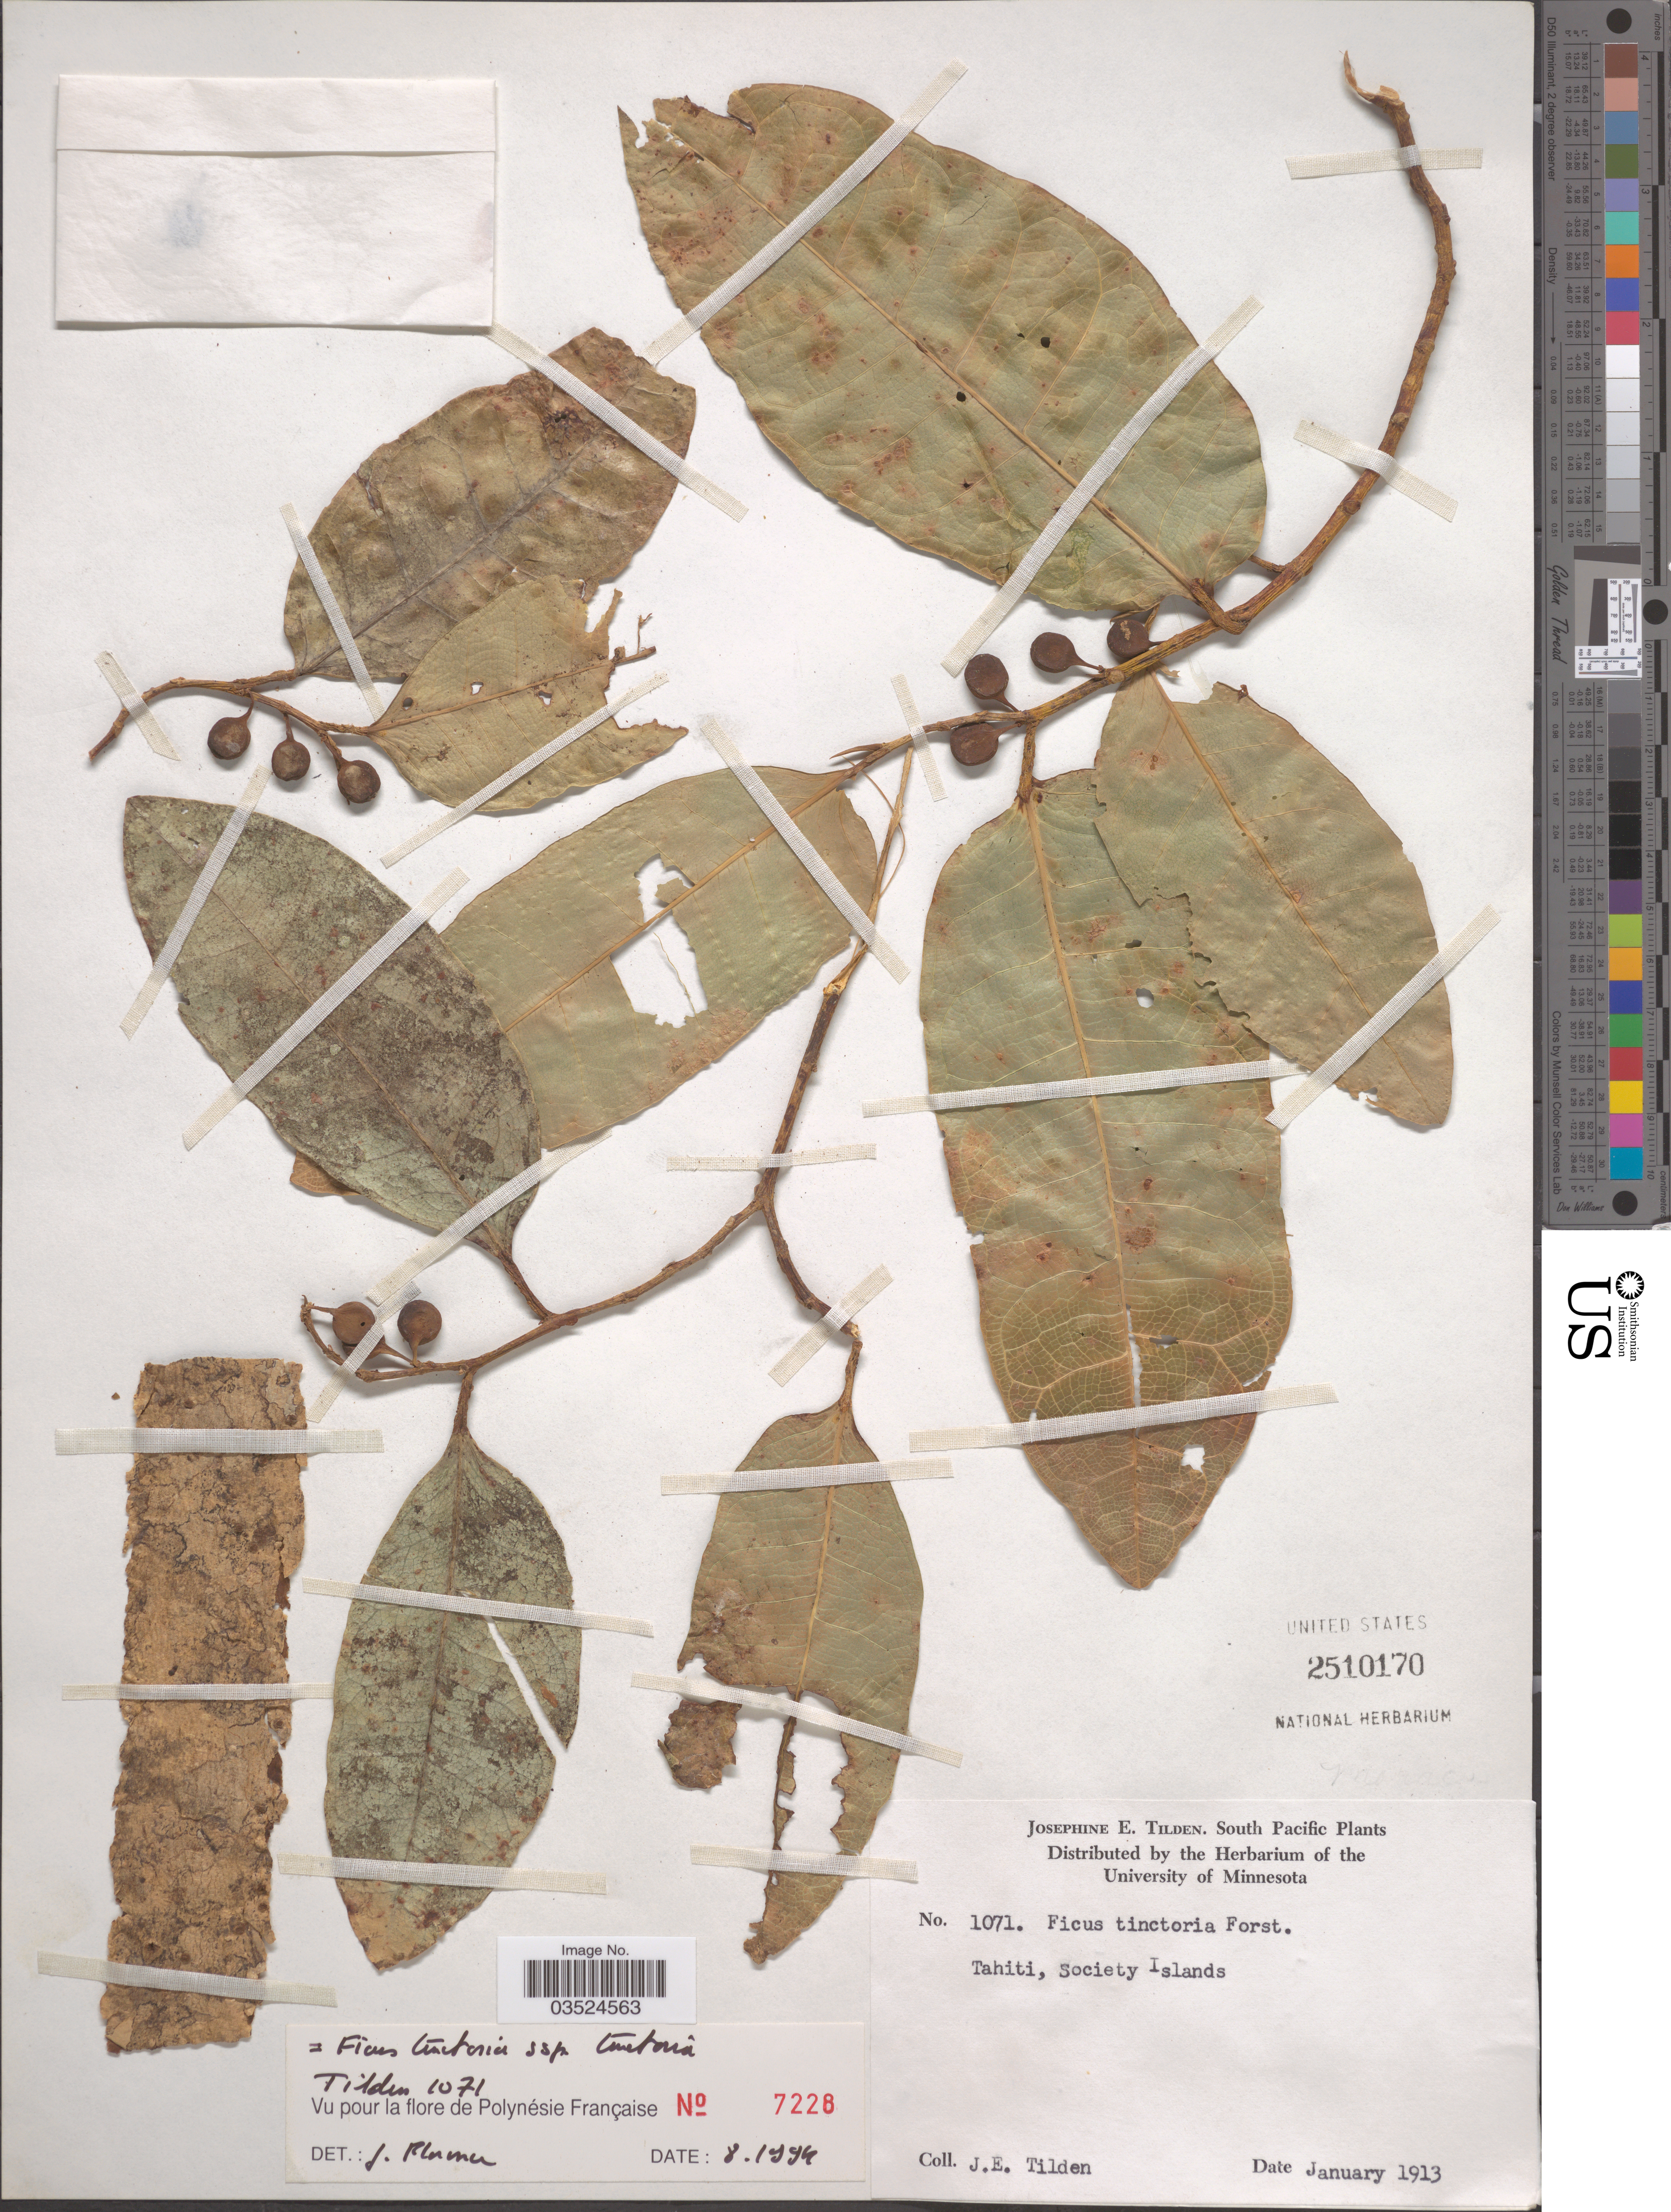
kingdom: Plantae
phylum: Tracheophyta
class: Magnoliopsida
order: Rosales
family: Moraceae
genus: Ficus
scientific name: Ficus tinctoria subsp. tinctoria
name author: G. Forst.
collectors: J. E. Tilden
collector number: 1071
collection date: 1913-01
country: French Polynesia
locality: South Pacific. Tahiti, Society Islands.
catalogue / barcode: US 2510170